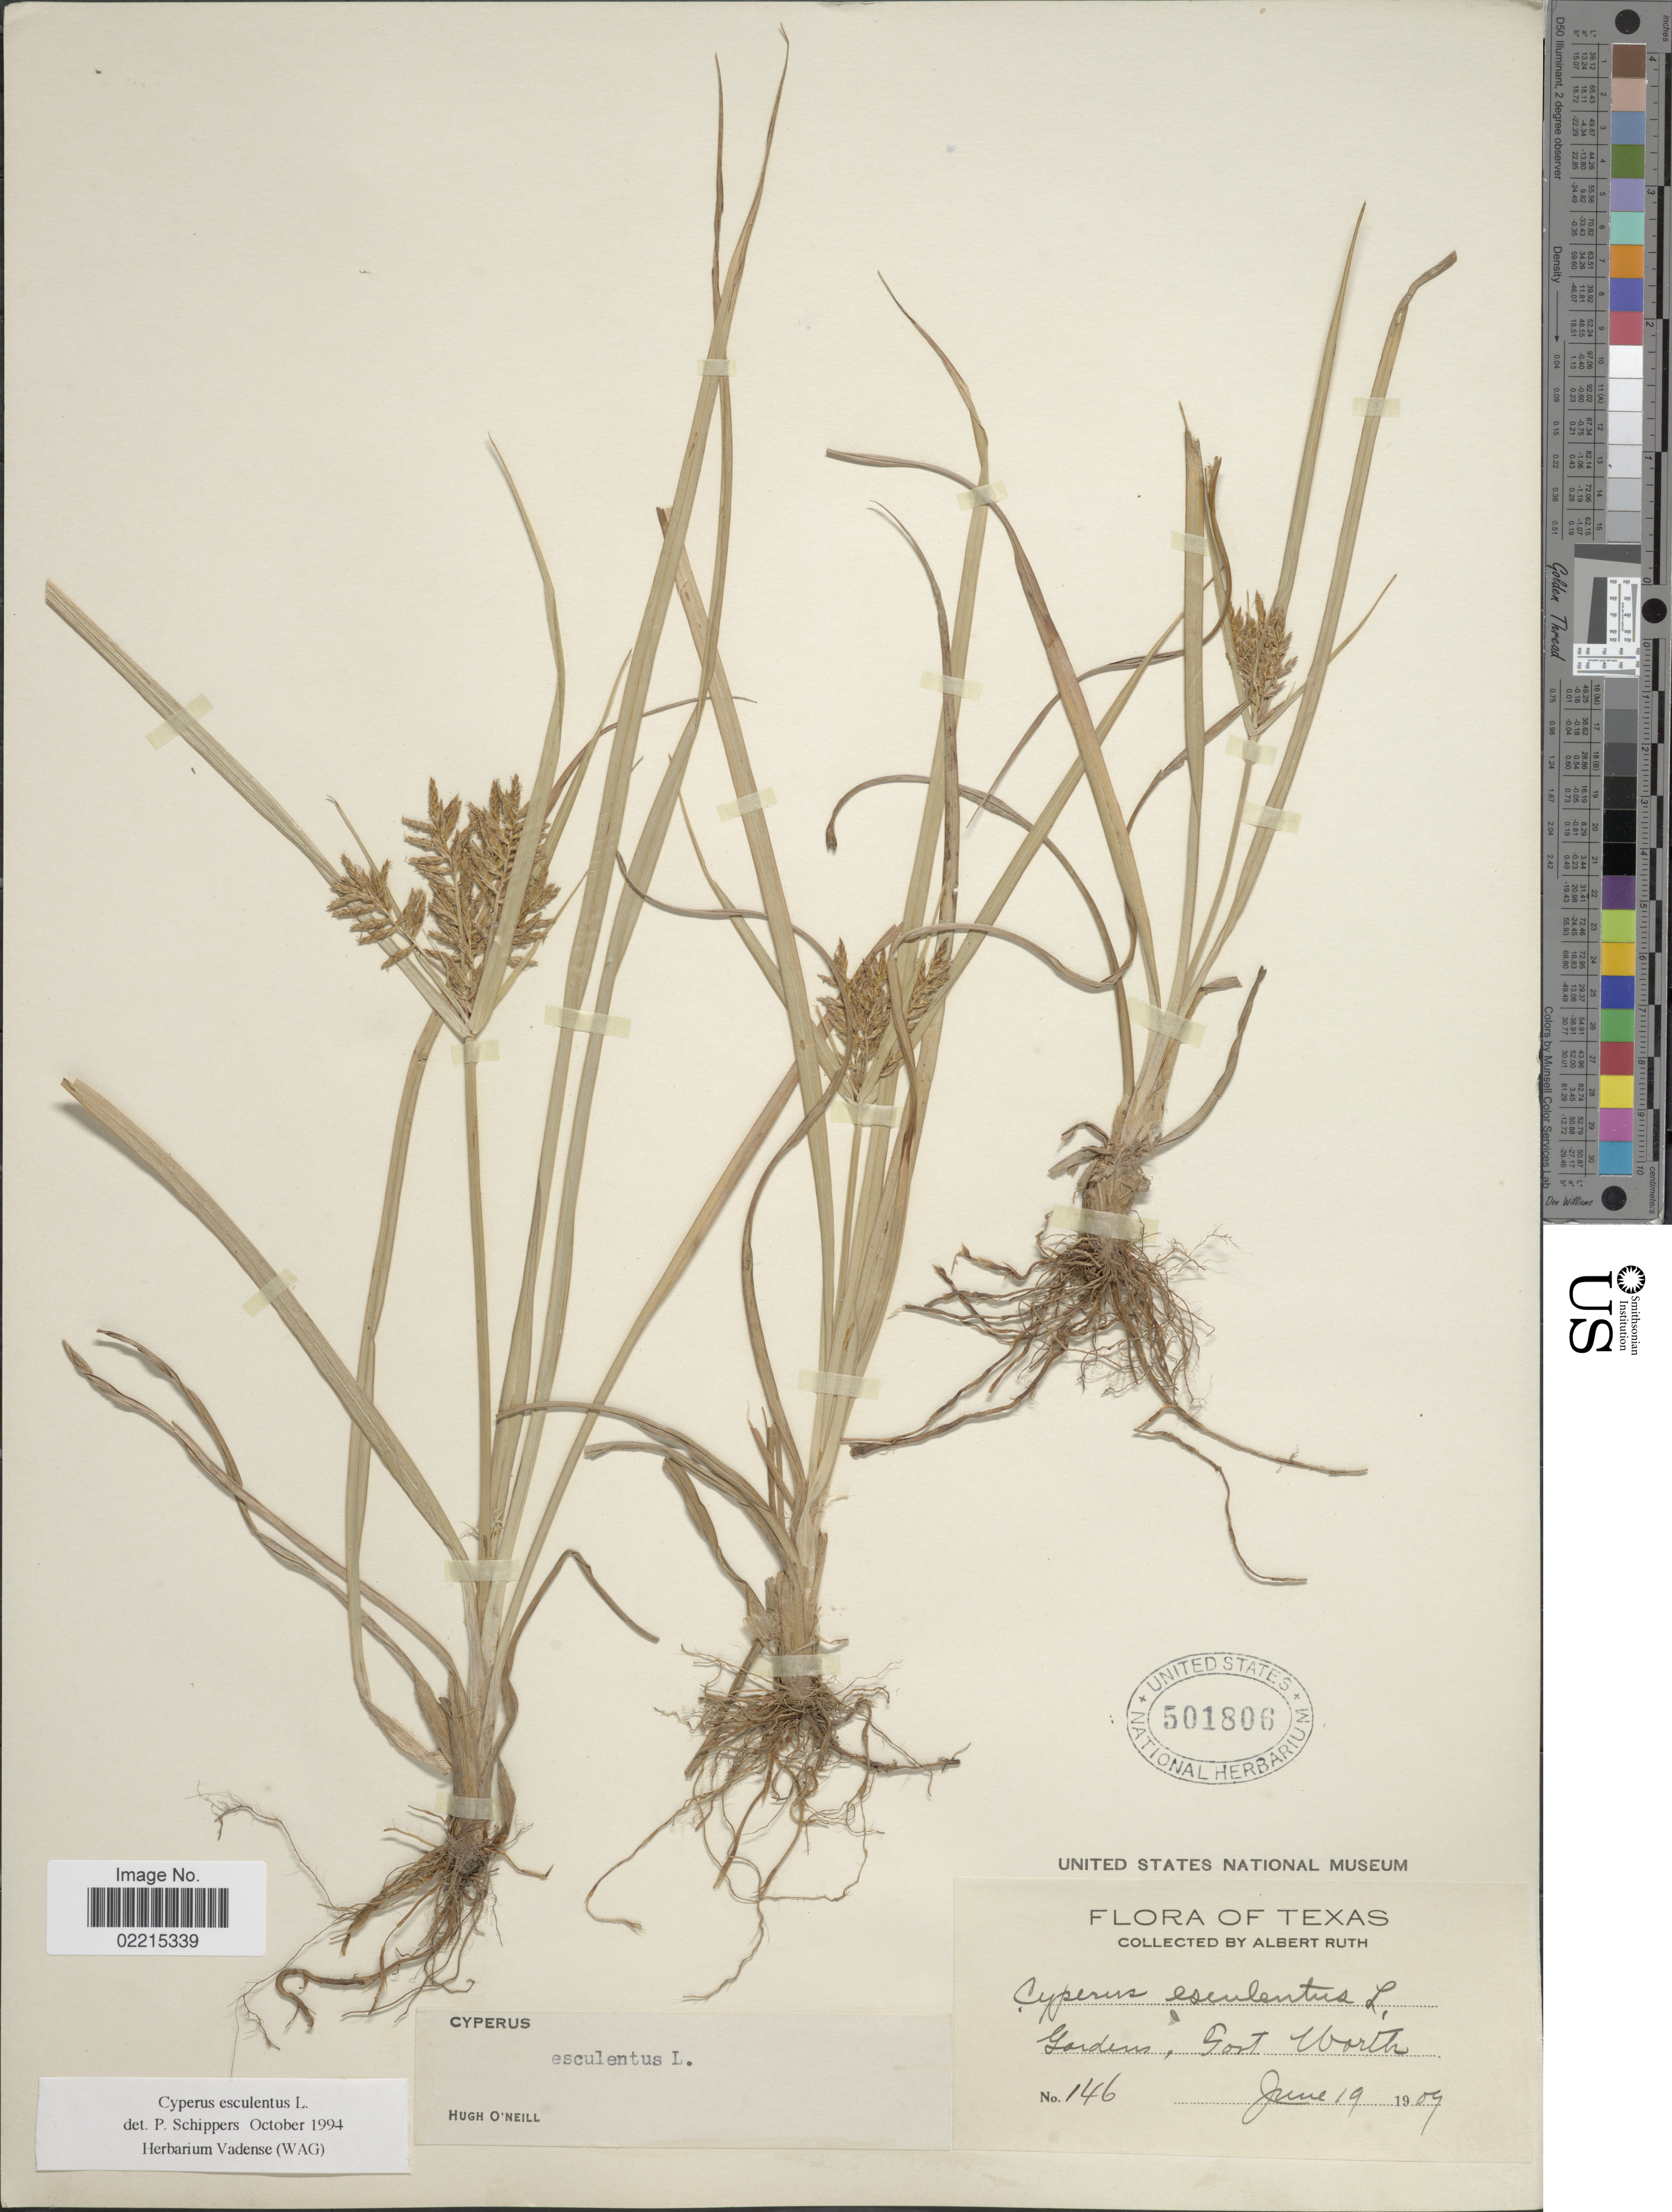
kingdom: Plantae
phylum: Tracheophyta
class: Liliopsida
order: Poales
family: Cyperaceae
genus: Cyperus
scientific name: Cyperus esculentus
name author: L.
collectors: A. Ruth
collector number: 146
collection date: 1909-06-19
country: United States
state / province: Texas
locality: Gardens, Fort Worth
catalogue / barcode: US 501806